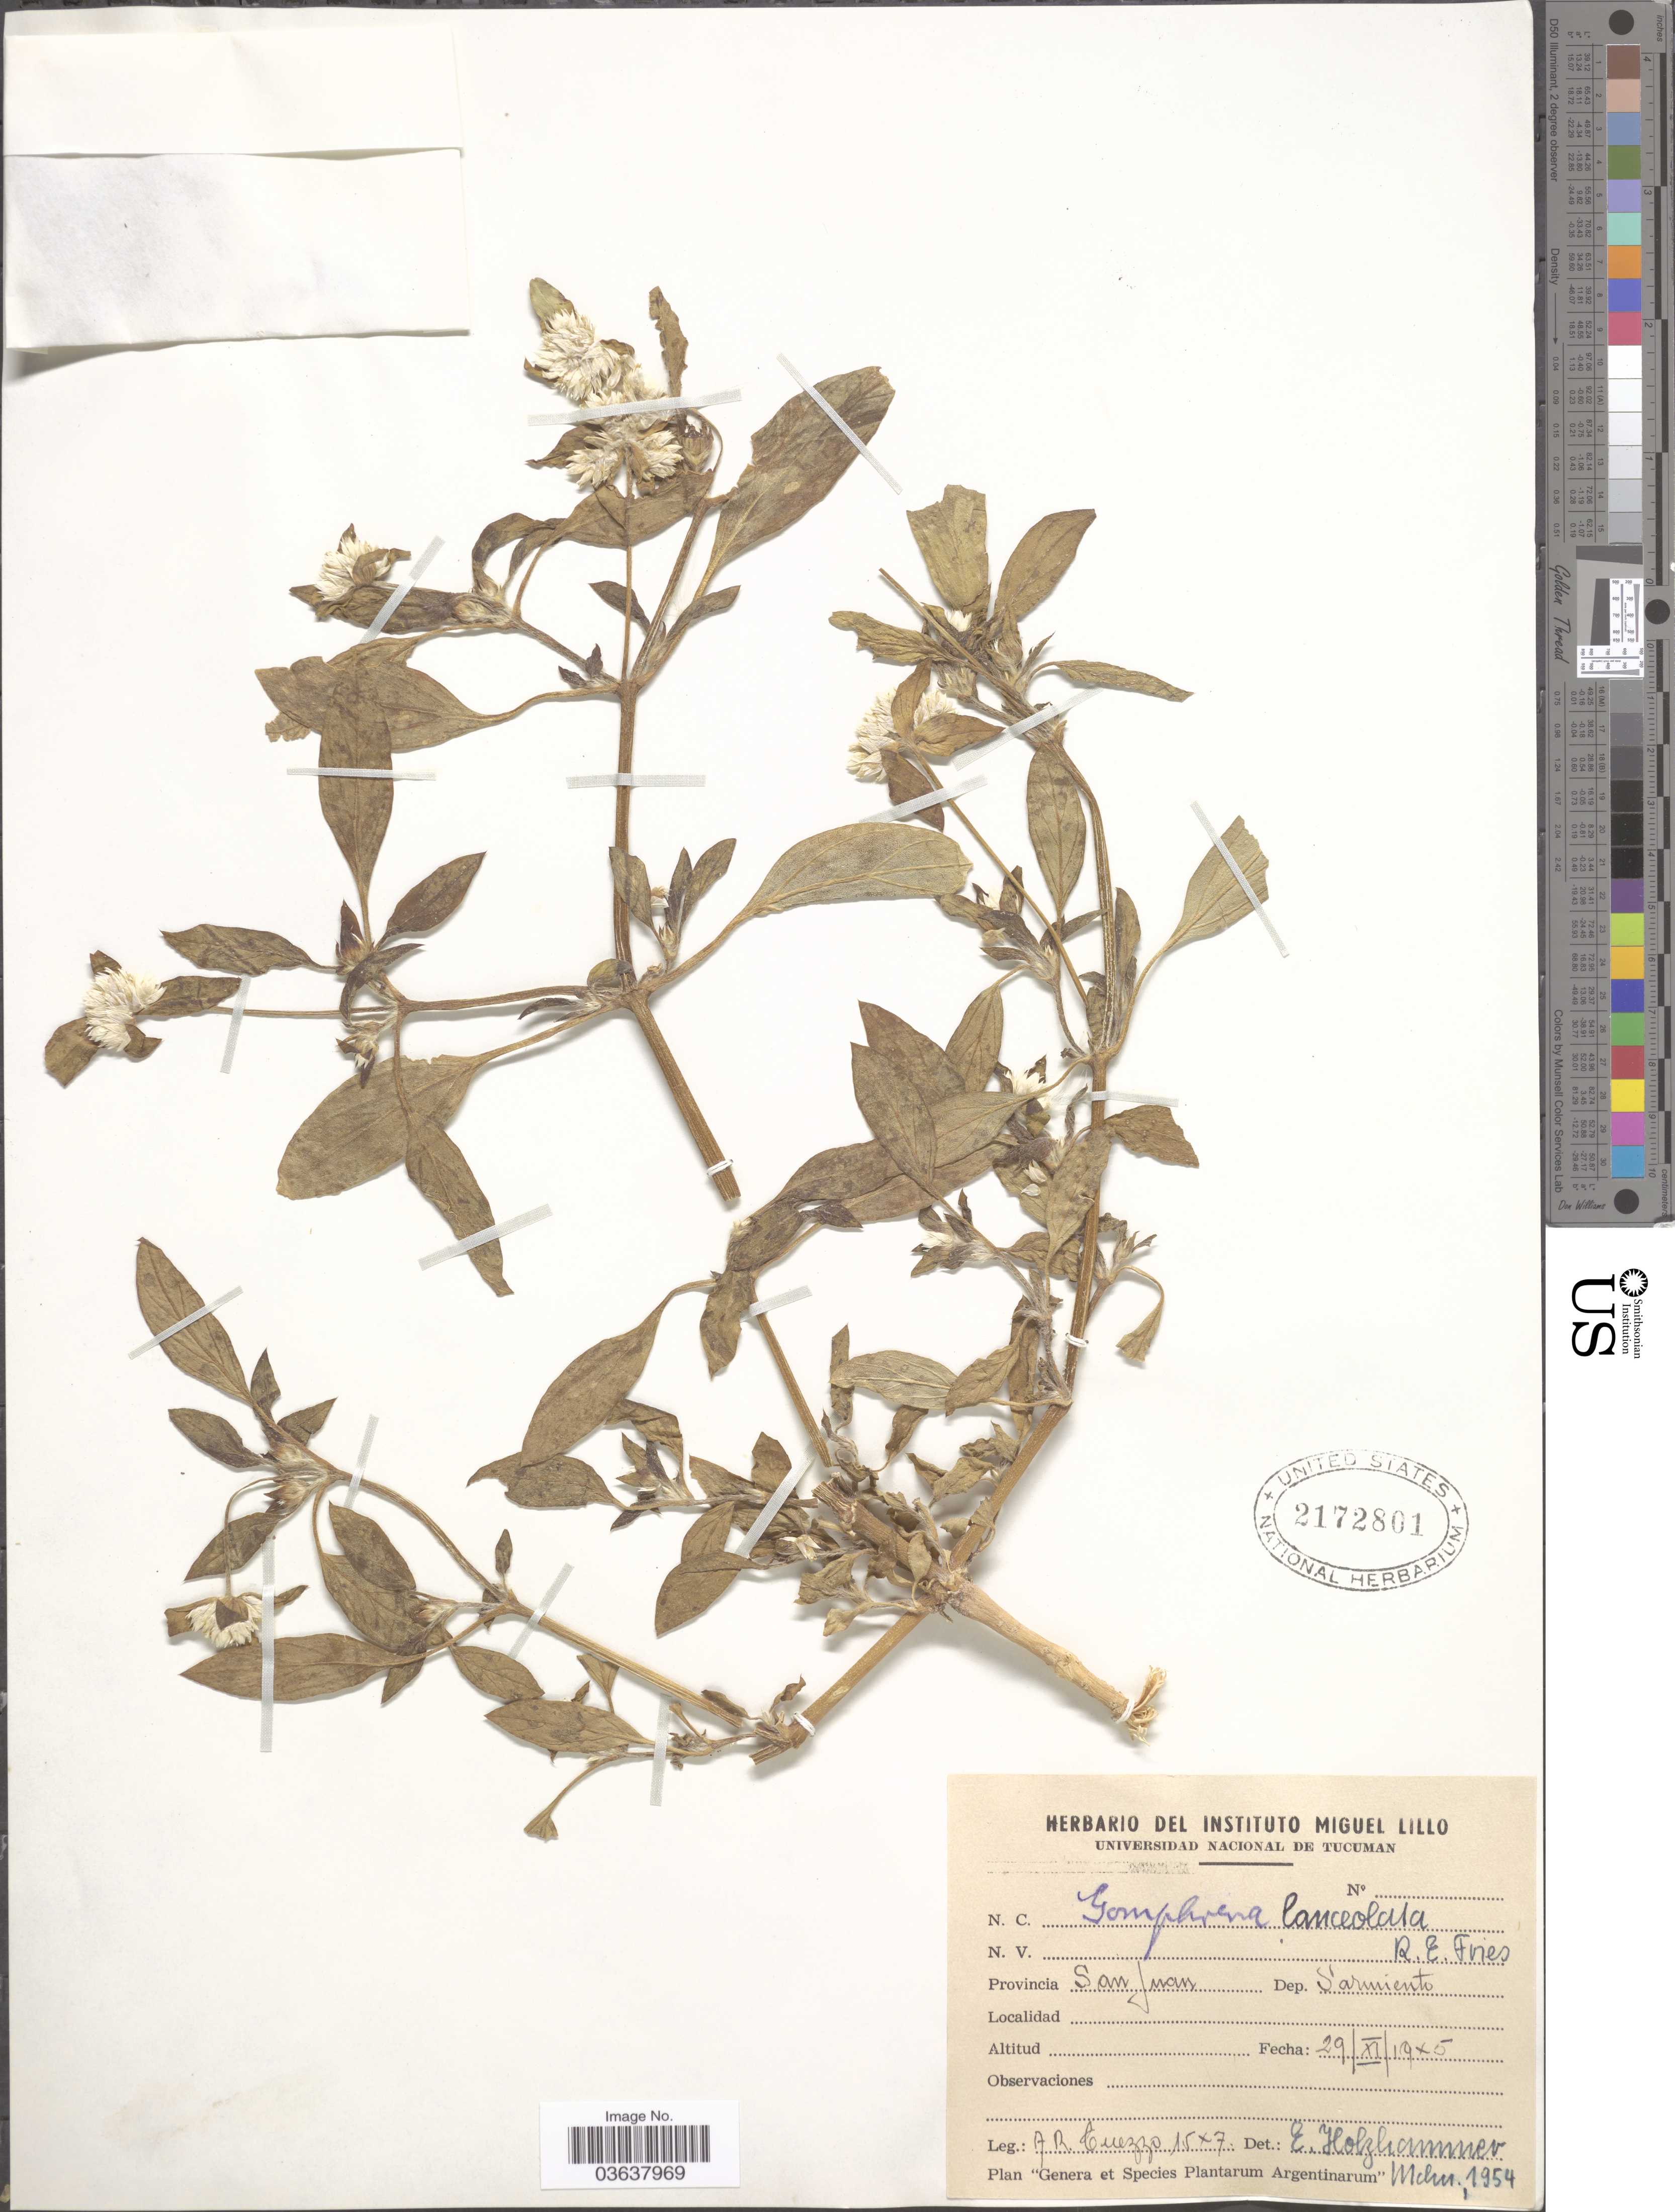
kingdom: Plantae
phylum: Tracheophyta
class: Magnoliopsida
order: Caryophyllales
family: Amaranthaceae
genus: Gomphrena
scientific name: Gomphrena lanceolata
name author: R.E. Fr.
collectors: A. Cuezzo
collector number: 1547*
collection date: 1945-11-29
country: Argentina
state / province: San Juan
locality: Dep. Sarmiento.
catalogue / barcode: US 2172801